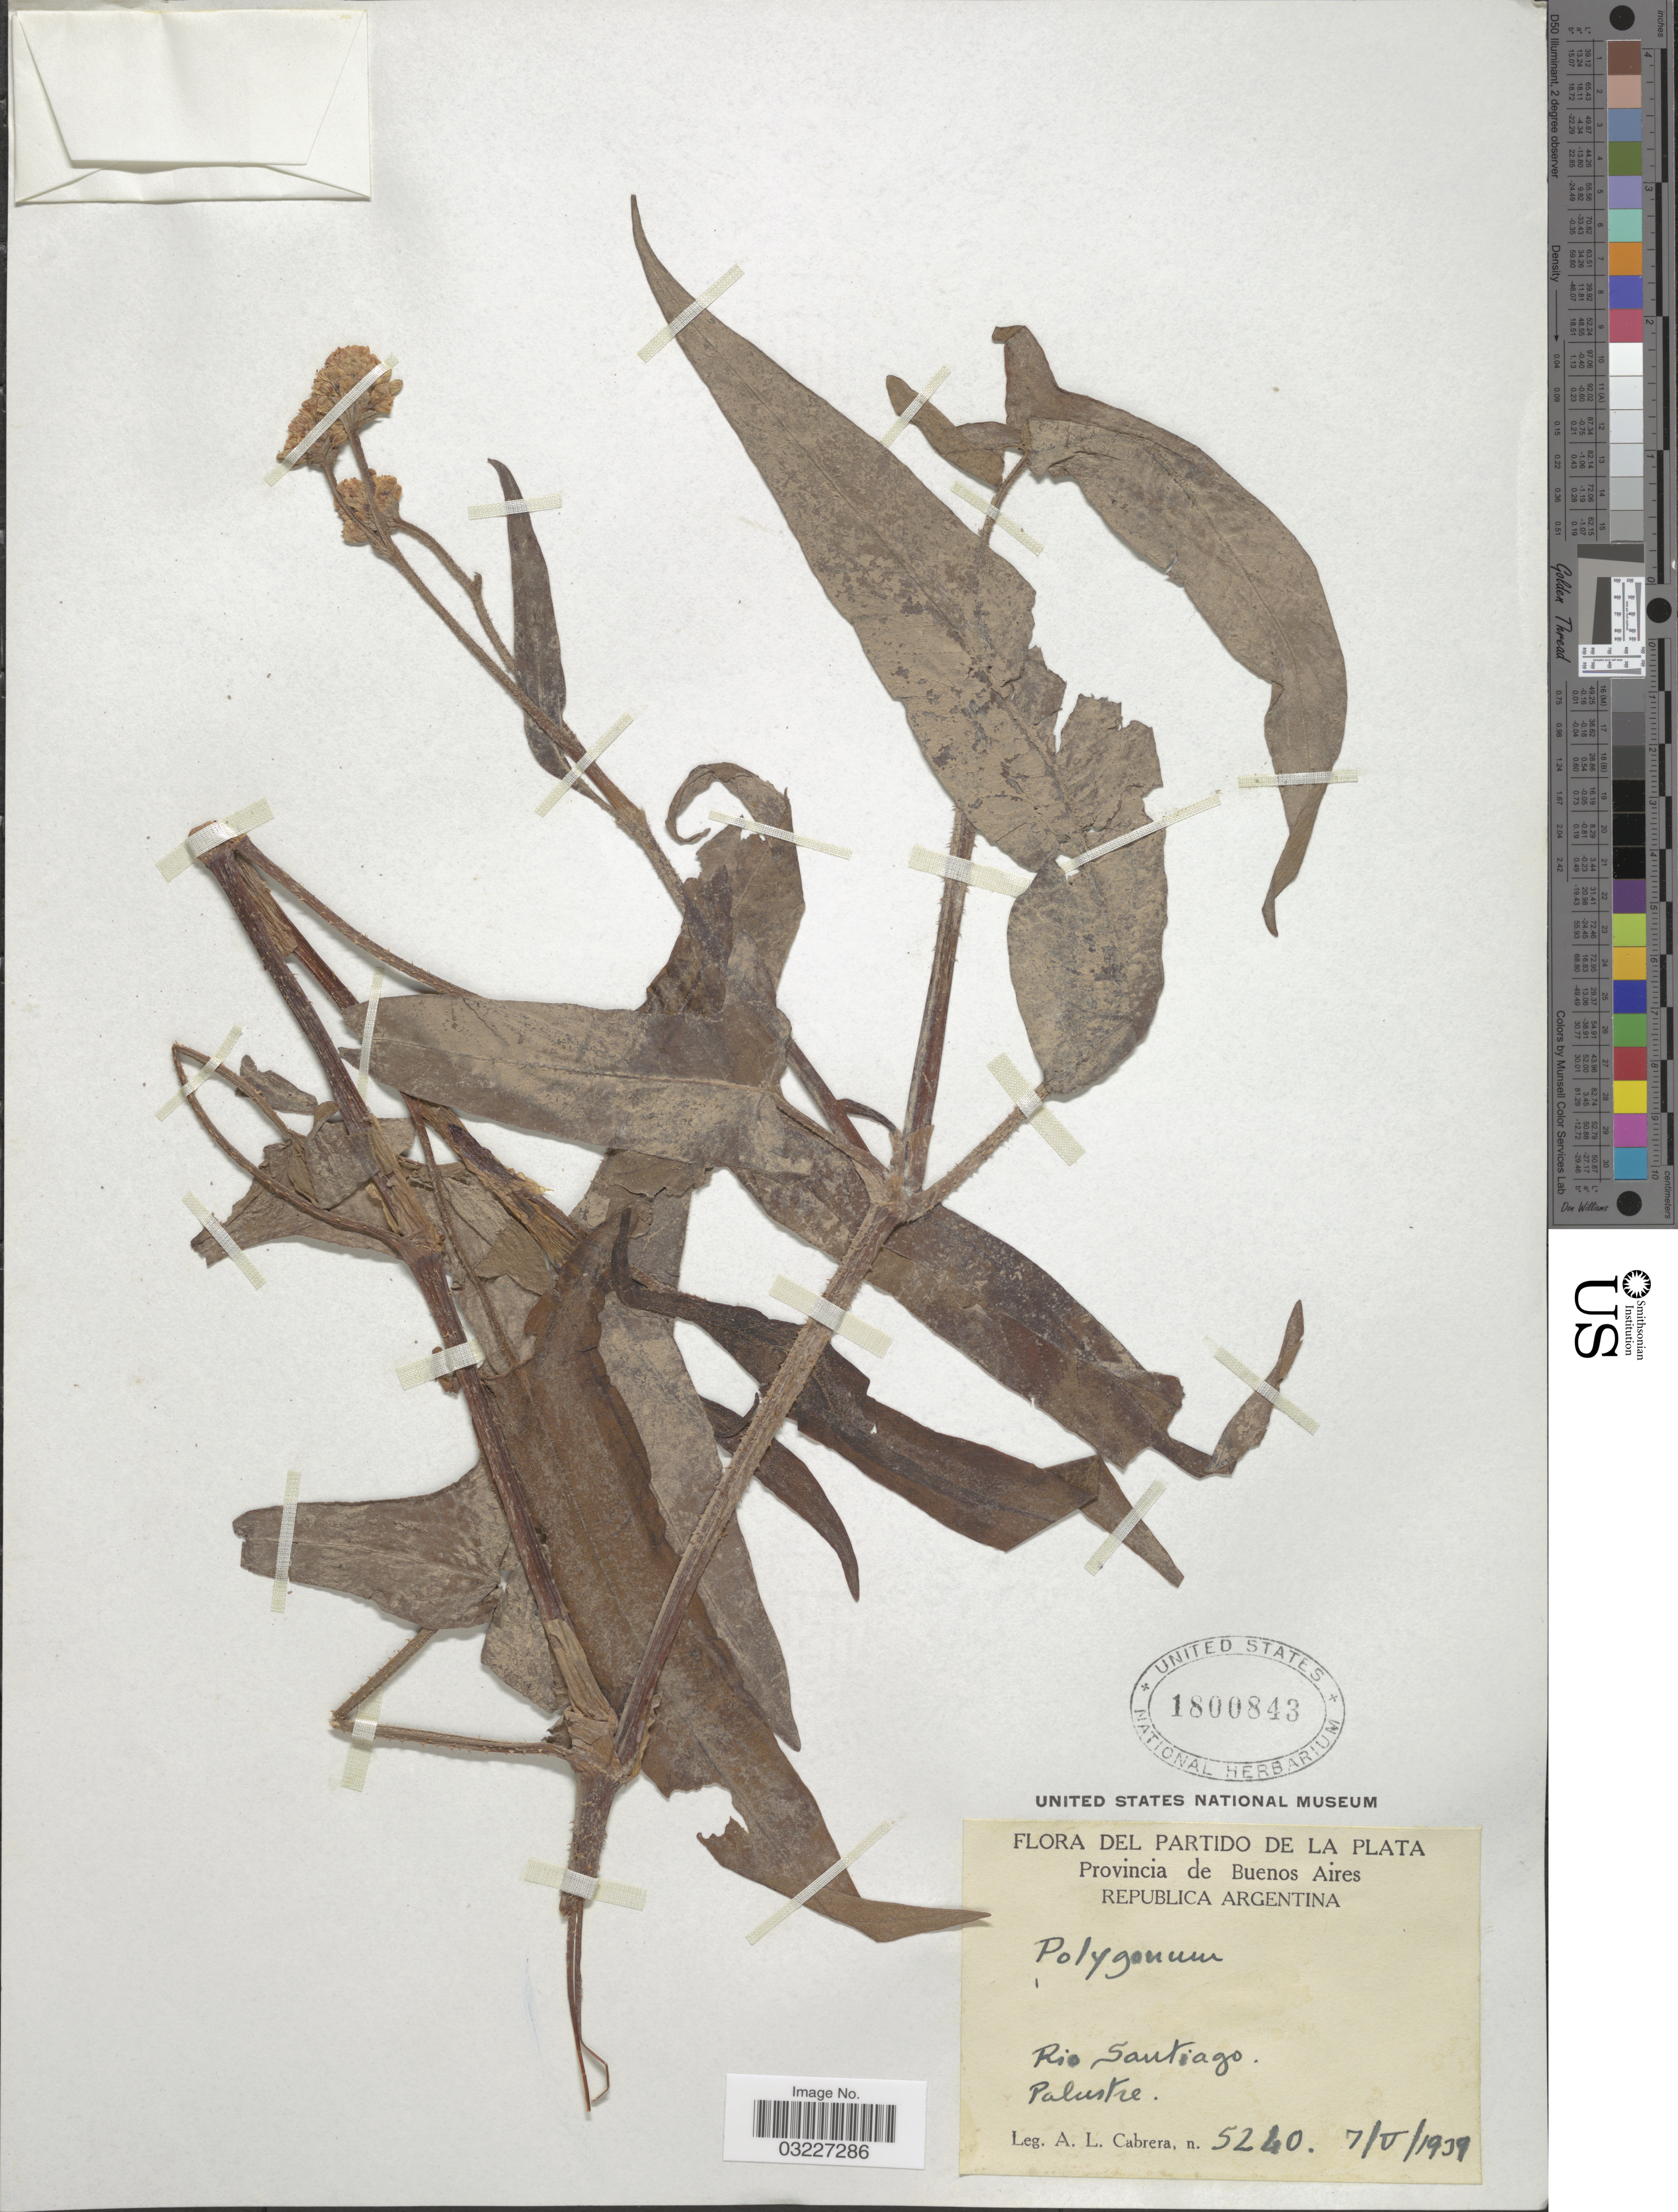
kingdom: Plantae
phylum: Tracheophyta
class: Magnoliopsida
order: Caryophyllales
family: Polygonaceae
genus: Polygonum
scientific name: Polygonum sp.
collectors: A. L. Cabrera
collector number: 5240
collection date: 1939-05-07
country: Argentina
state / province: Buenos Aires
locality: Partido de La Plata. Rio Santiago. Palustre.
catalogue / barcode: US 1800843